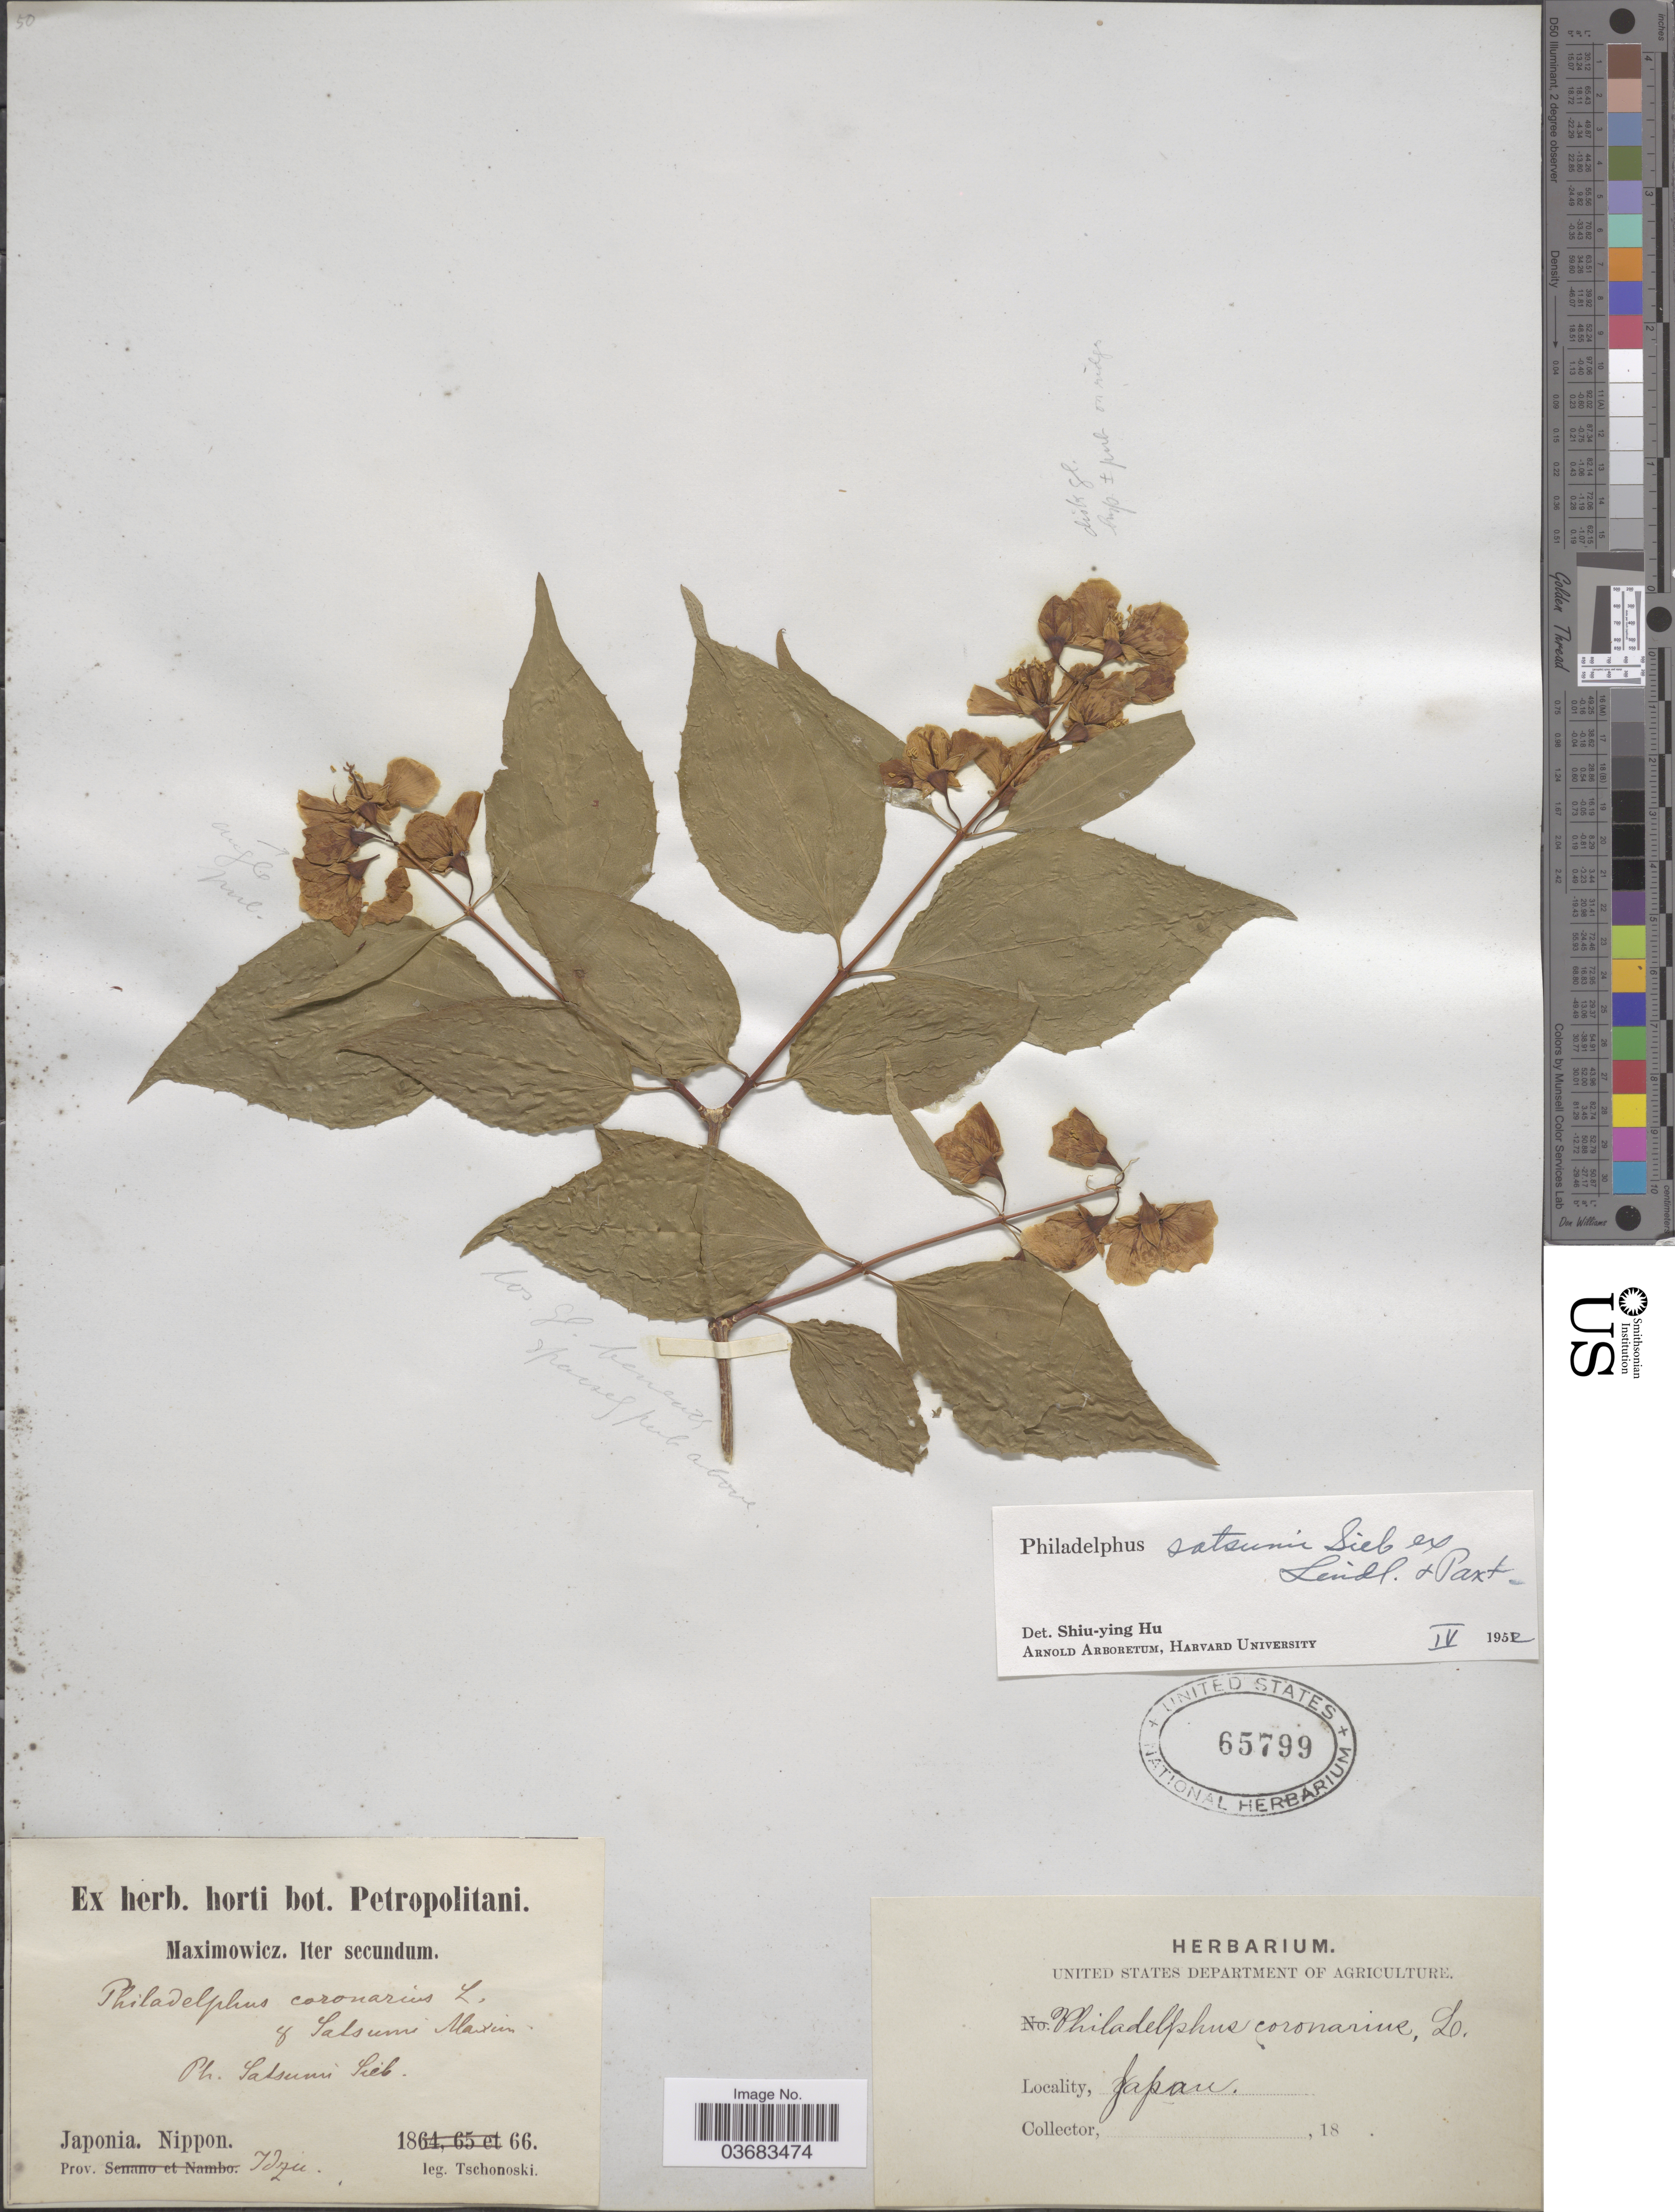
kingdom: Plantae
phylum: Tracheophyta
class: Magnoliopsida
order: Cornales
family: Hydrangeaceae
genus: Philadelphus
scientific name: Philadelphus satsumi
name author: Siebold ex Lindl. & Paxton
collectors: -. Tschonoski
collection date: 1866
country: Japan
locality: Iter secundum. Nippon. Prov. Idzu.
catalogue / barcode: US 65799